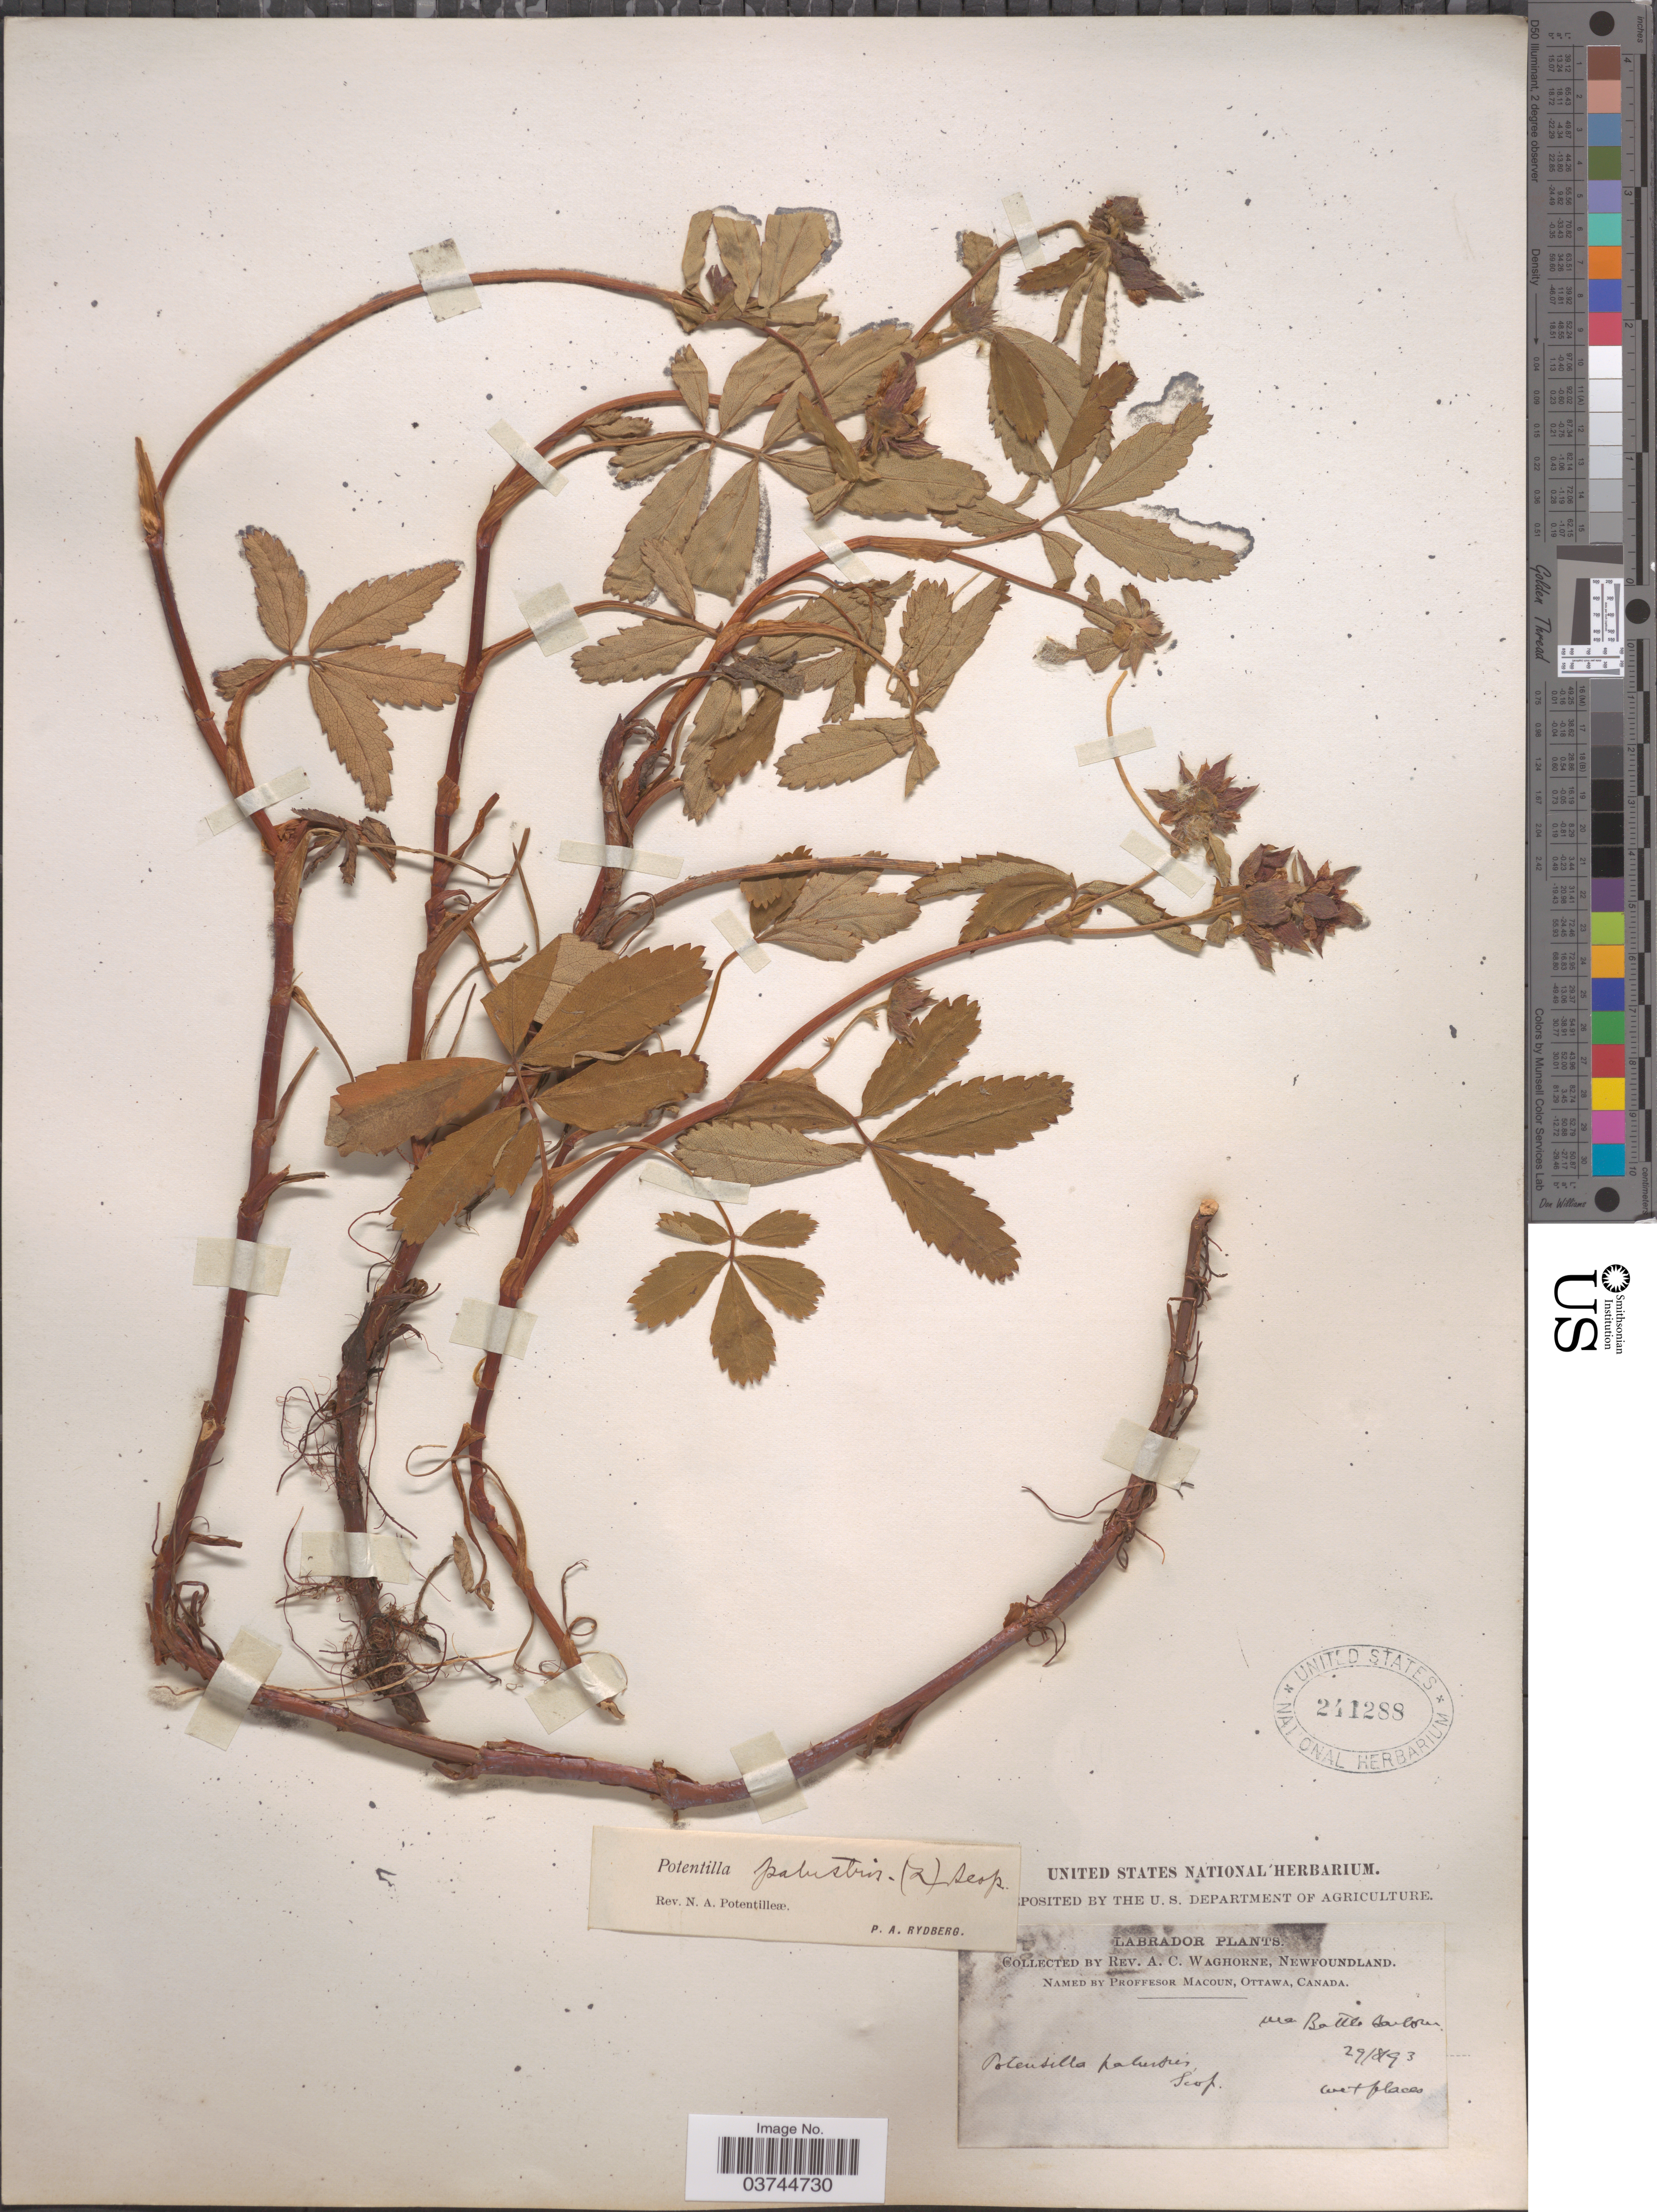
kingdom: Plantae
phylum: Tracheophyta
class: Magnoliopsida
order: Rosales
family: Rosaceae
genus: Comarum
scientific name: Comarum palustre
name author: L.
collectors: A. Waghorne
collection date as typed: Transcribed d/m/y: 29/10/93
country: Canada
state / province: Newfoundland and Labrador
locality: Labrador.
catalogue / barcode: US 241288